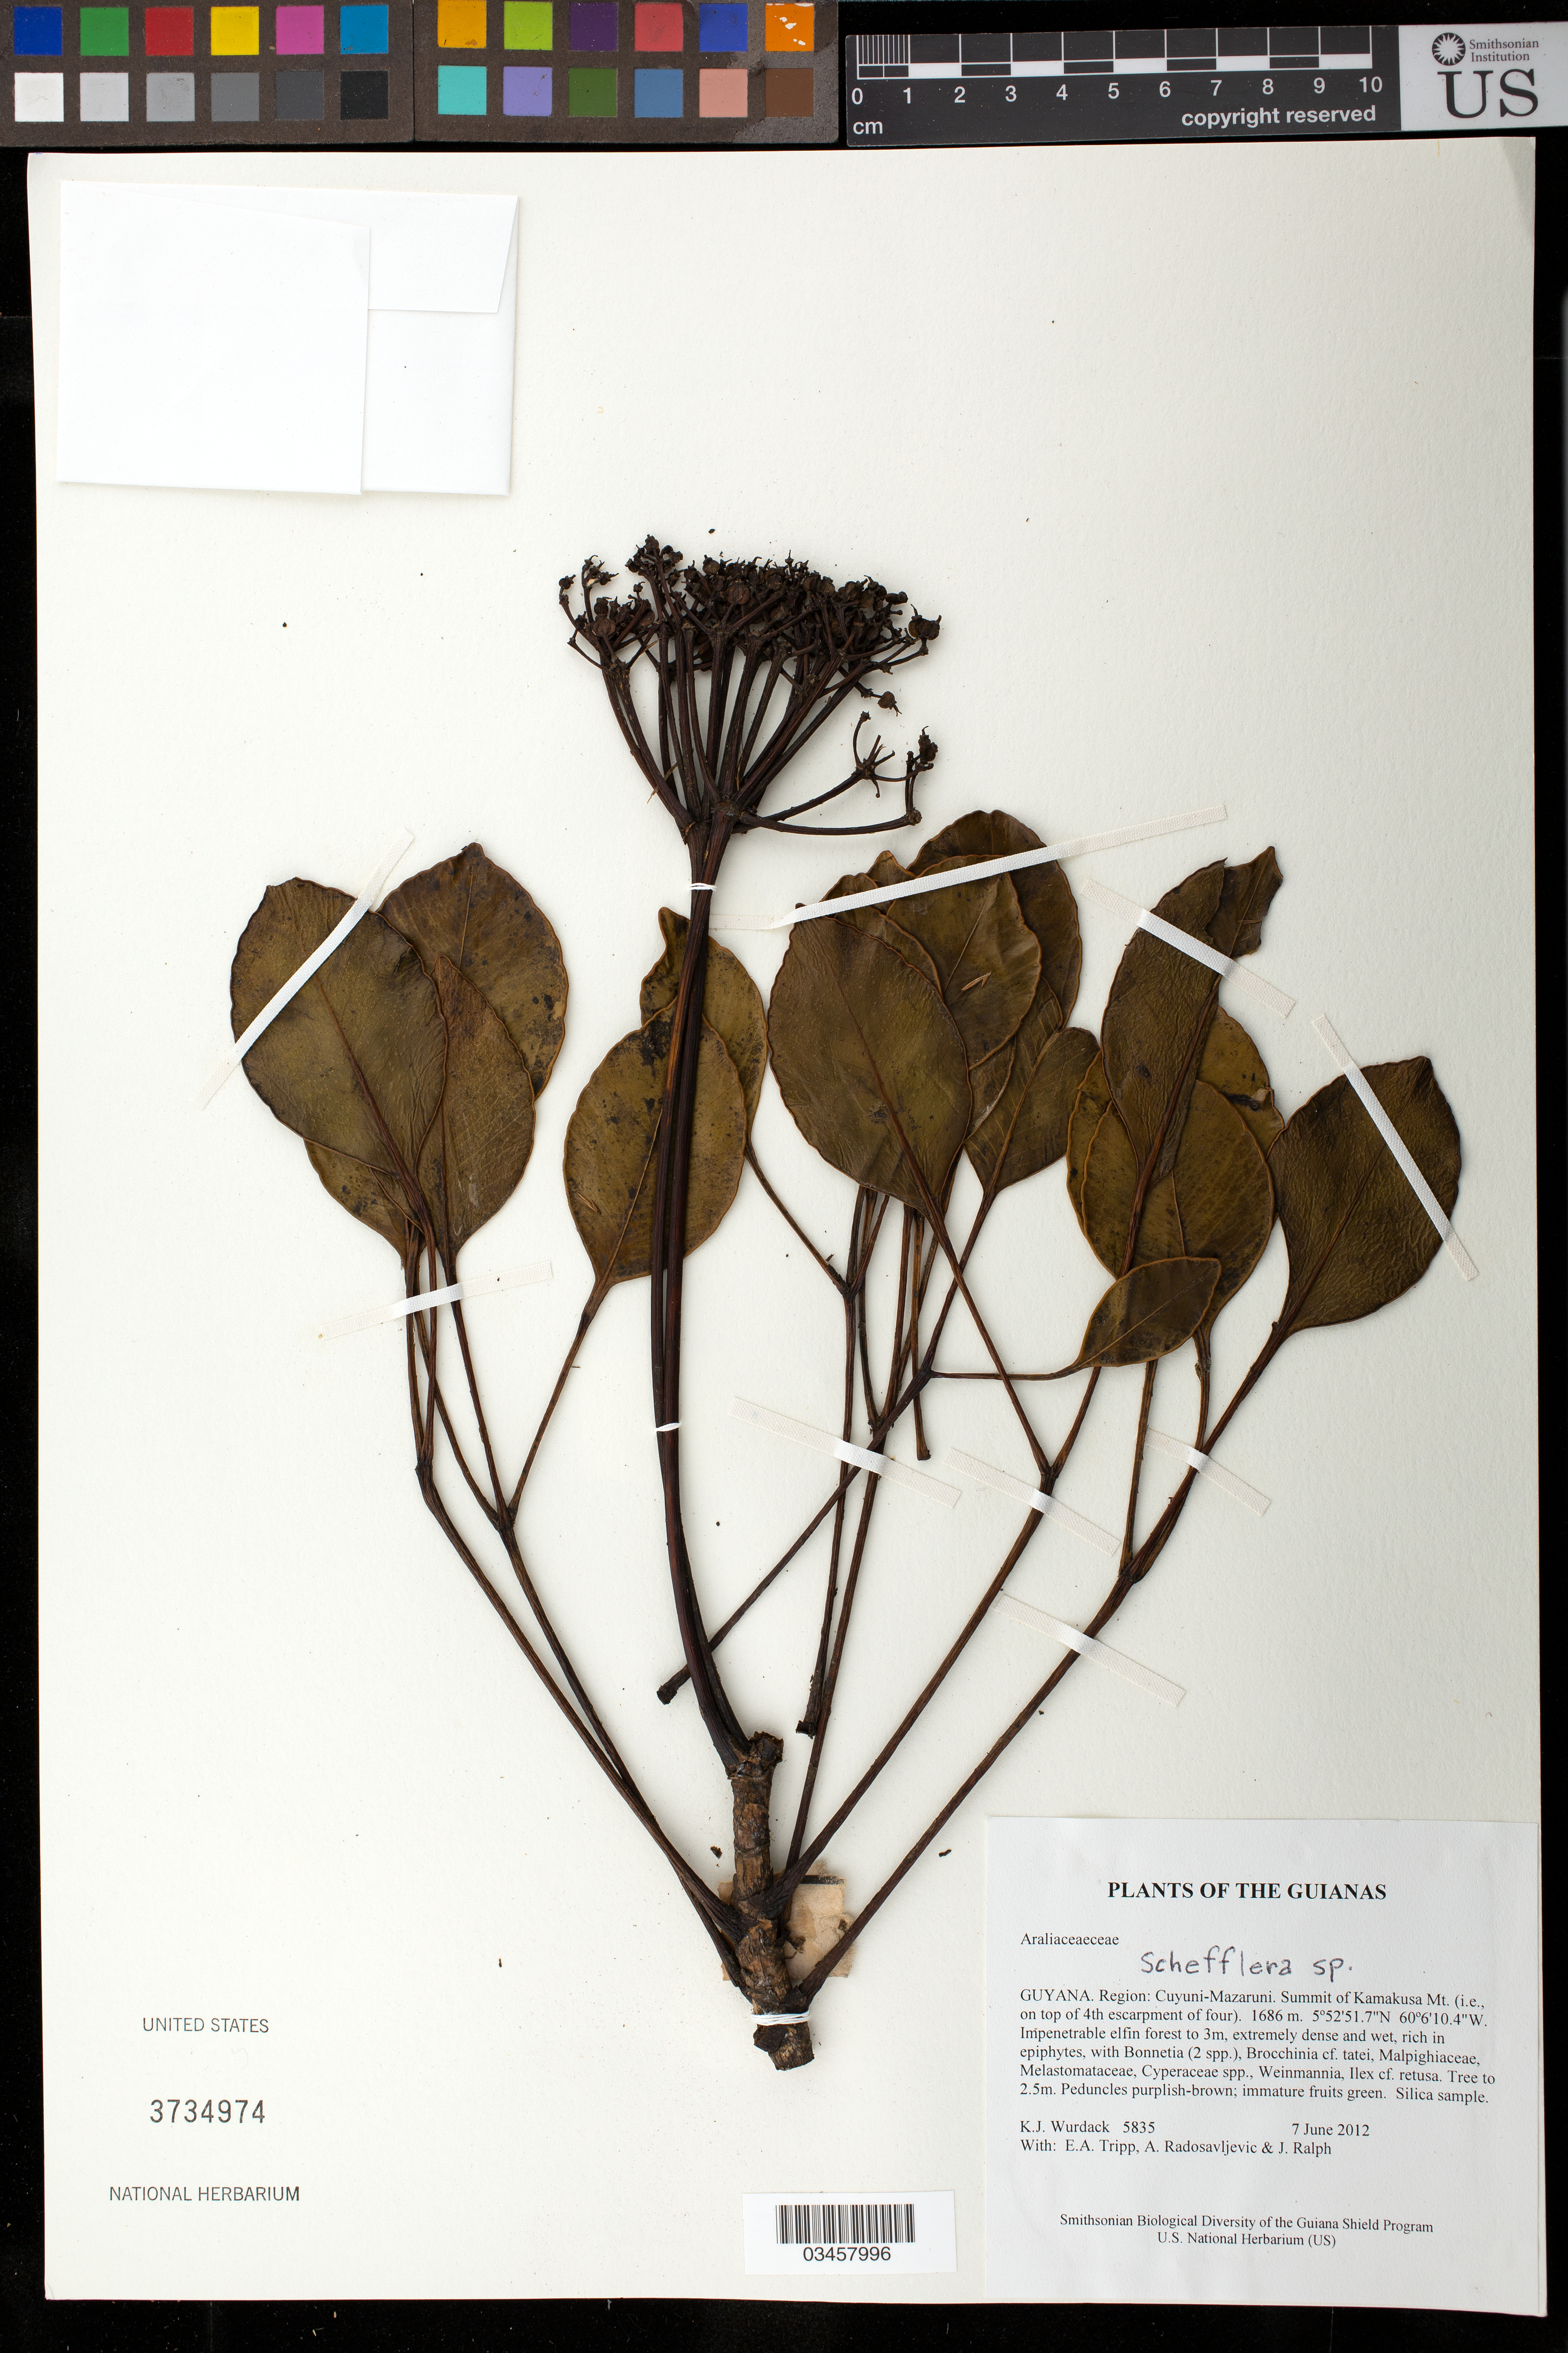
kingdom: Plantae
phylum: Tracheophyta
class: Magnoliopsida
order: Apiales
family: Araliaceae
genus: Schefflera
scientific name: Schefflera sp.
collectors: K. Wurdack, E. Tripp, A. Radosavljevic & J. Ralph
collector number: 5835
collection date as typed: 7 June 2012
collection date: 2012-06-07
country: Guyana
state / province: Cuyuni-Mazaruni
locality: Summit of Kamakusa Mt. (i.e., on top of 4th escarpment of four)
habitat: Impenetrable elfin forest to 3m, extremely dense and wet, rich in epiphytes, with Bonnetia (2 spp.), Brocchinia cf. tatei, Malpighiaceae, Melastomataceae, Cyperaceae spp., Weinmannia, Ilex cf. retusa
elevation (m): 1686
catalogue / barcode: US 3734974